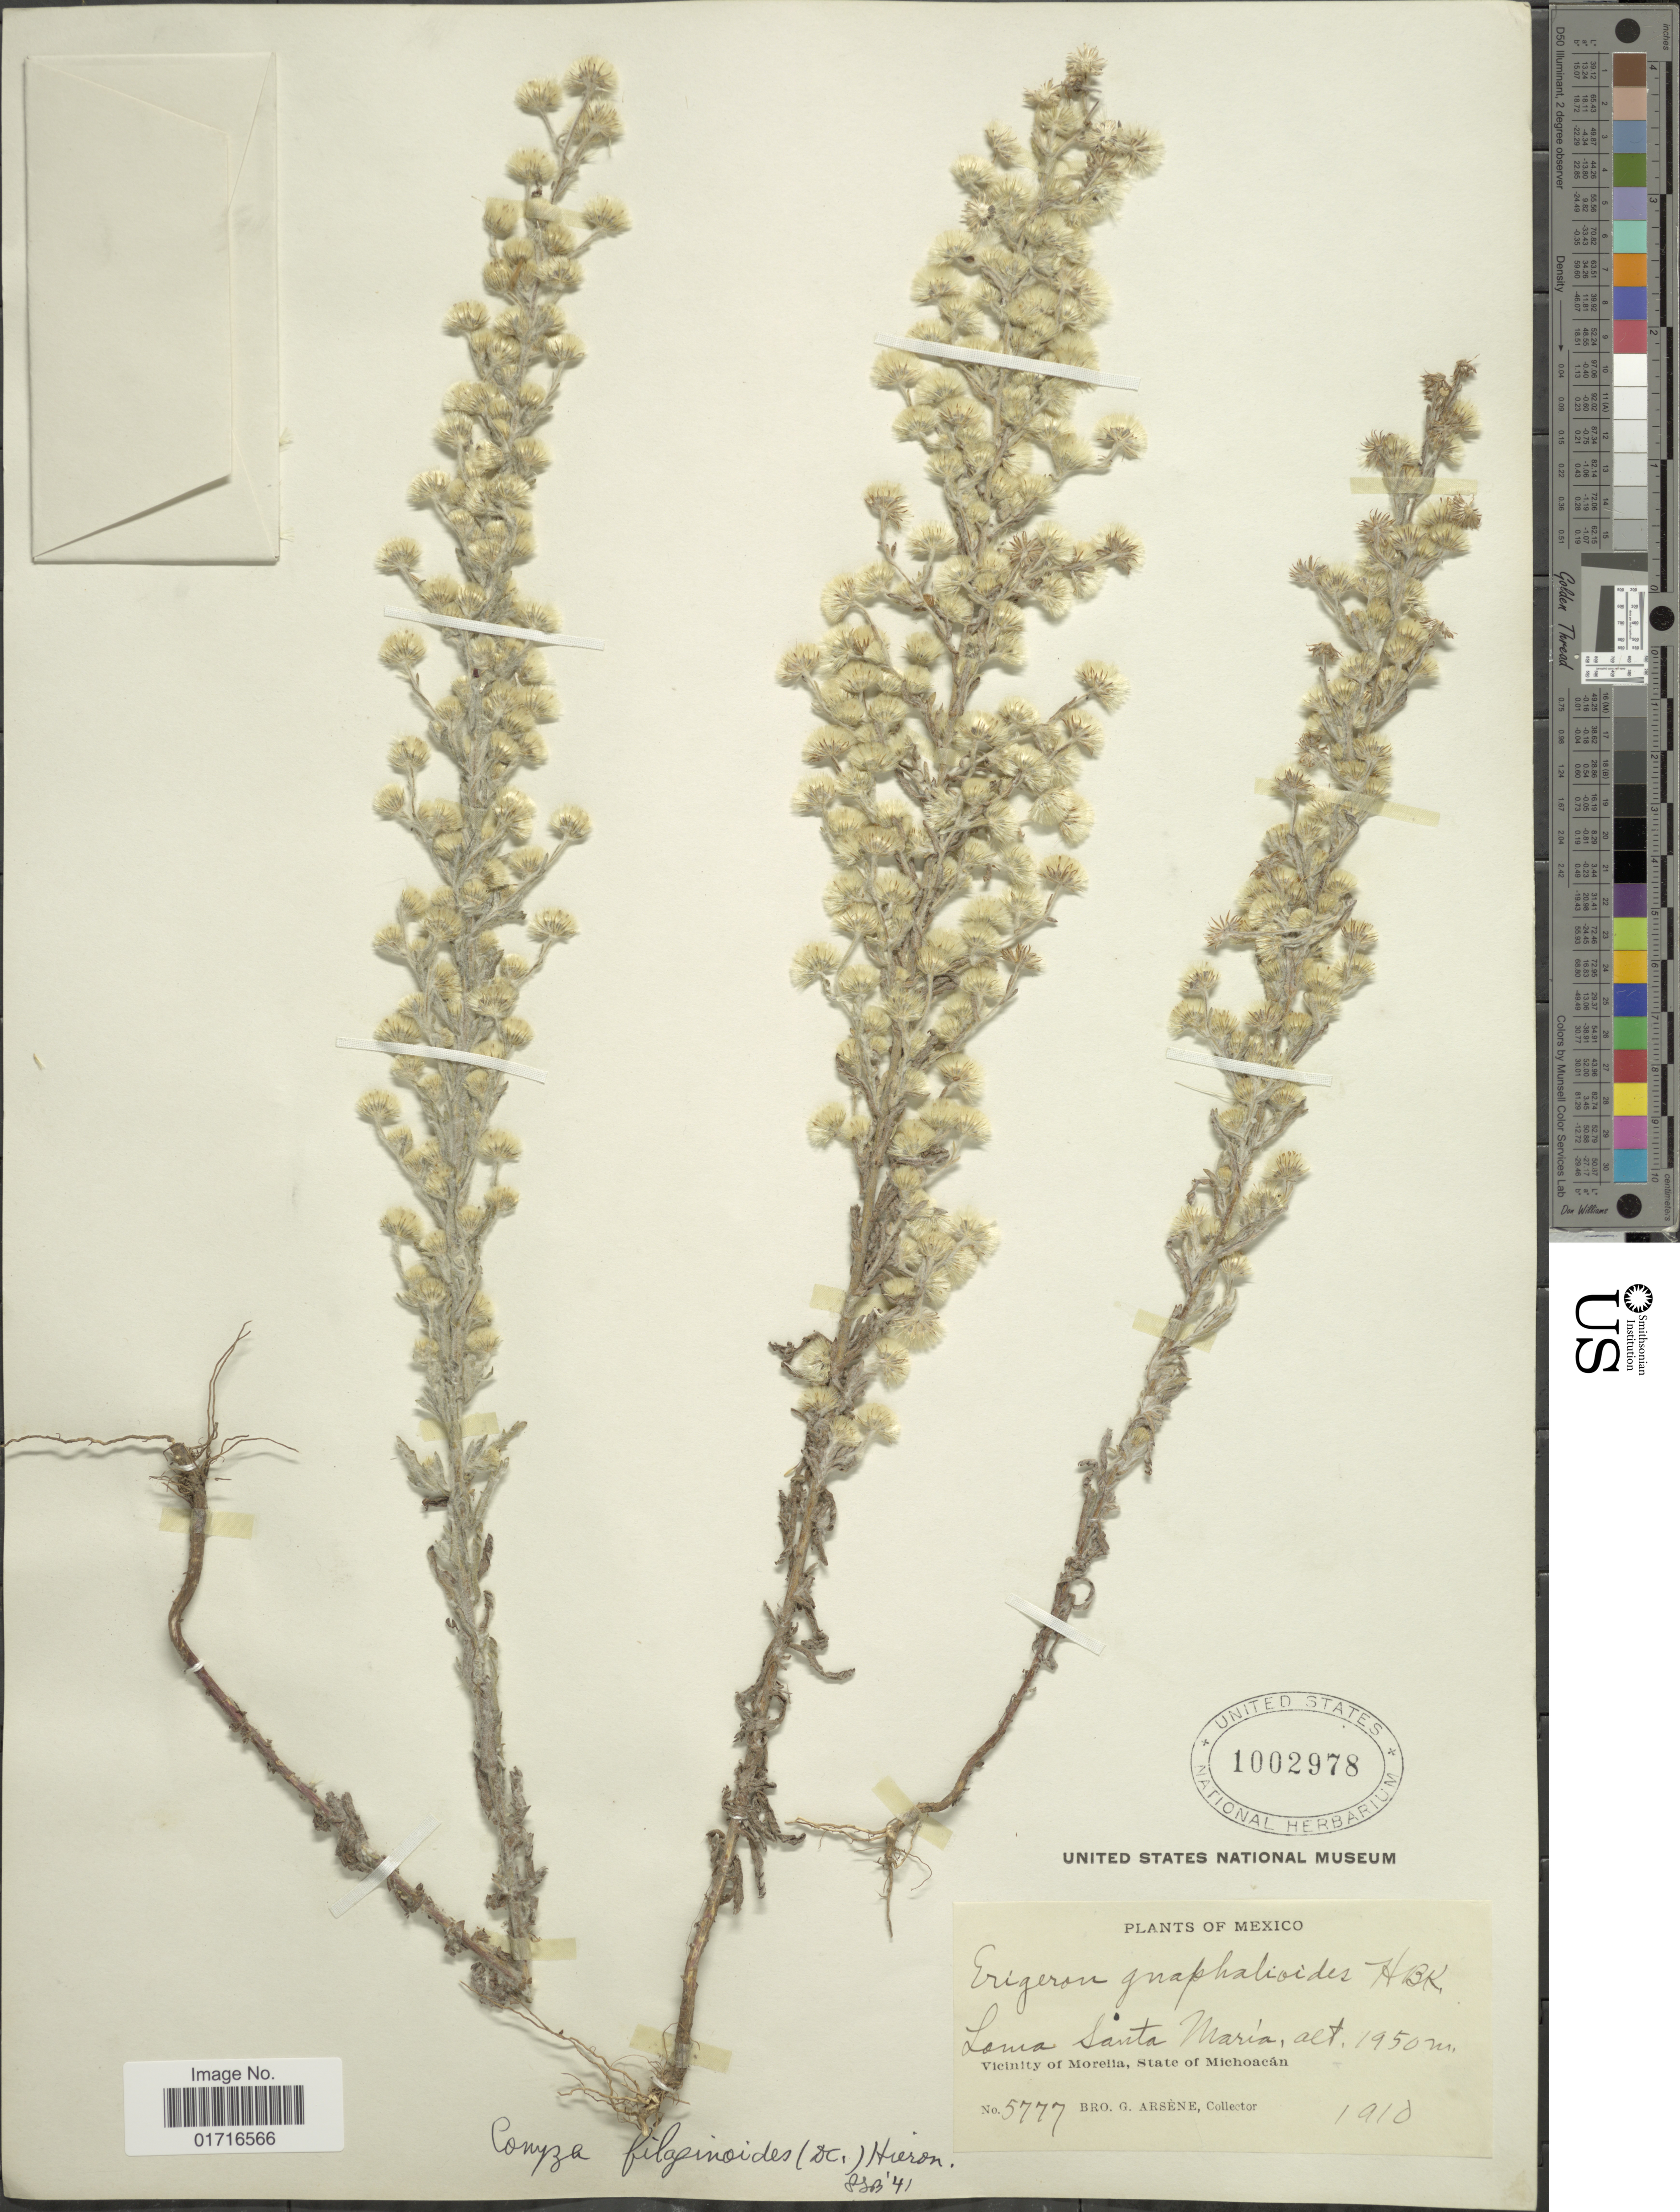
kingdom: Plantae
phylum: Tracheophyta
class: Magnoliopsida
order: Asterales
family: Asteraceae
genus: Conyza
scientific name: Conyza filaginoides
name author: (DC.) Hieron.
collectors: Bro. G. Arsène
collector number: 5777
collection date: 1910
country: Mexico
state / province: Michoacán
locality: Loma Santa Maria, Vicinity of Morelia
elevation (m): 1950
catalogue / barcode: US 1002978